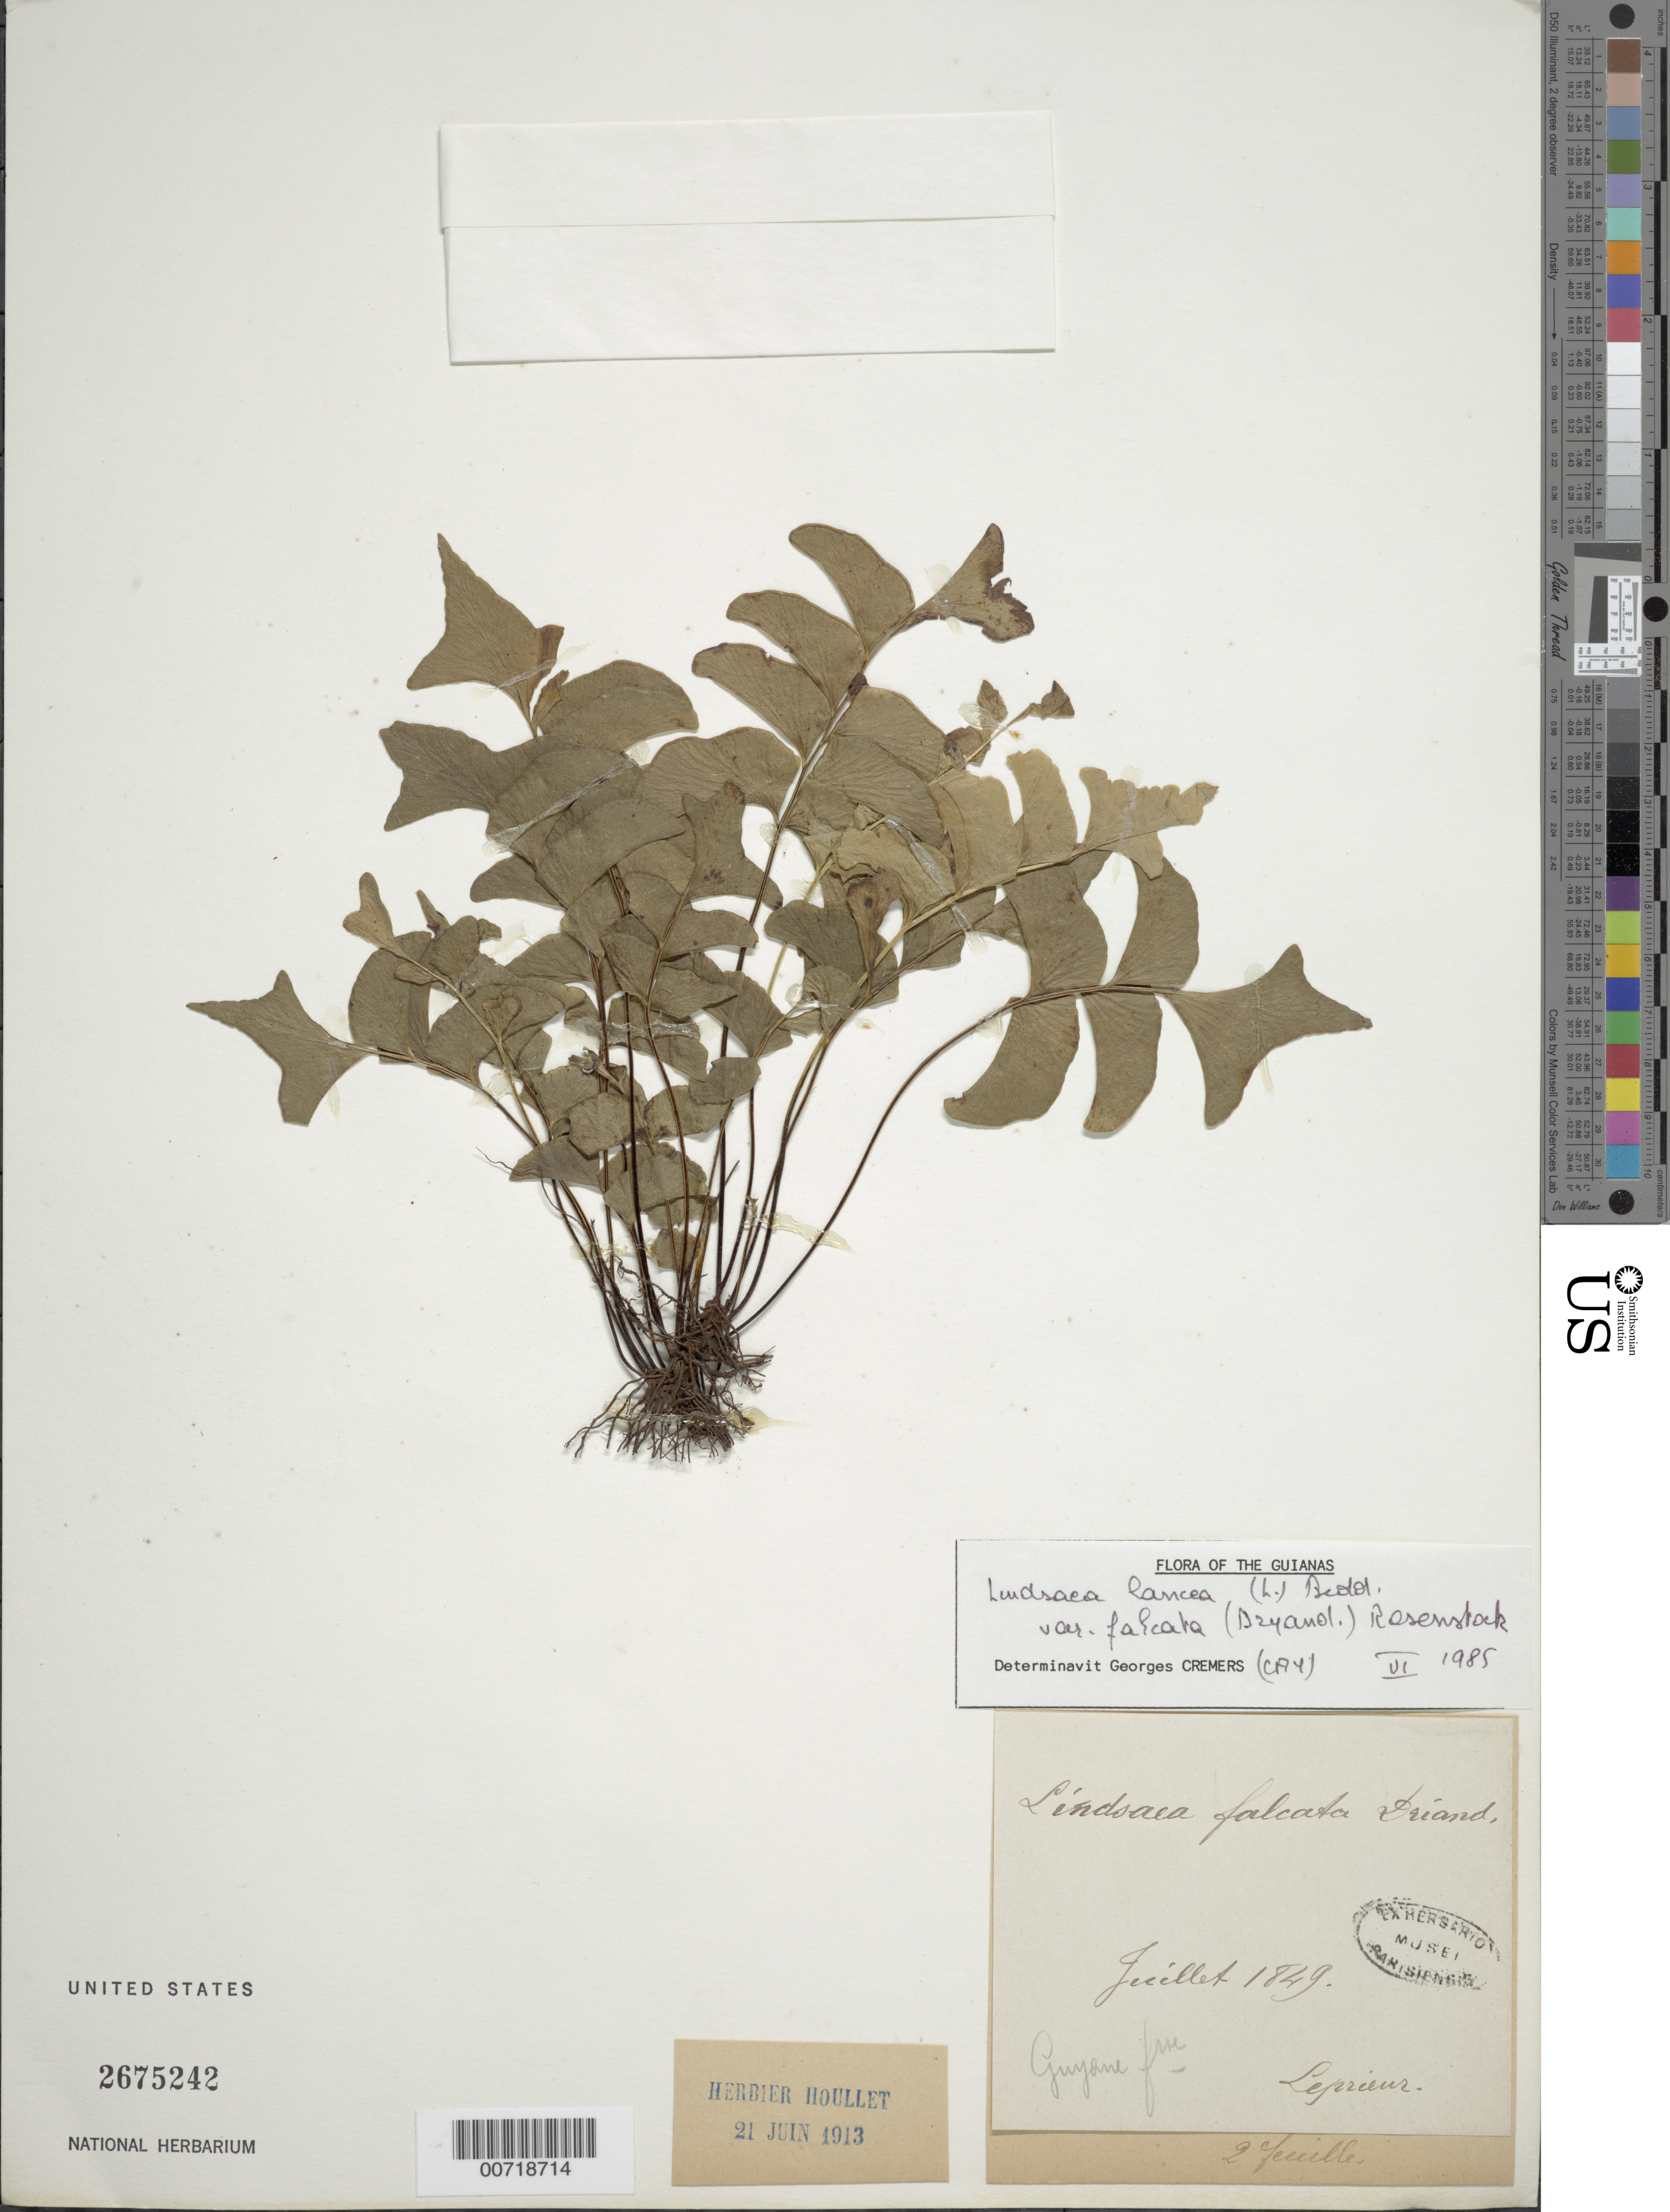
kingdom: Plantae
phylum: Tracheophyta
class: Polypodiopsida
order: Polypodiales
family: Lindsaeaceae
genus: Lindsaea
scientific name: Lindsaea lancea var. falcata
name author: (Dryand.) Rosenst.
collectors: F. M. R. Leprieur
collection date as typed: July 1849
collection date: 1849-07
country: French Guiana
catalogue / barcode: US 2675242